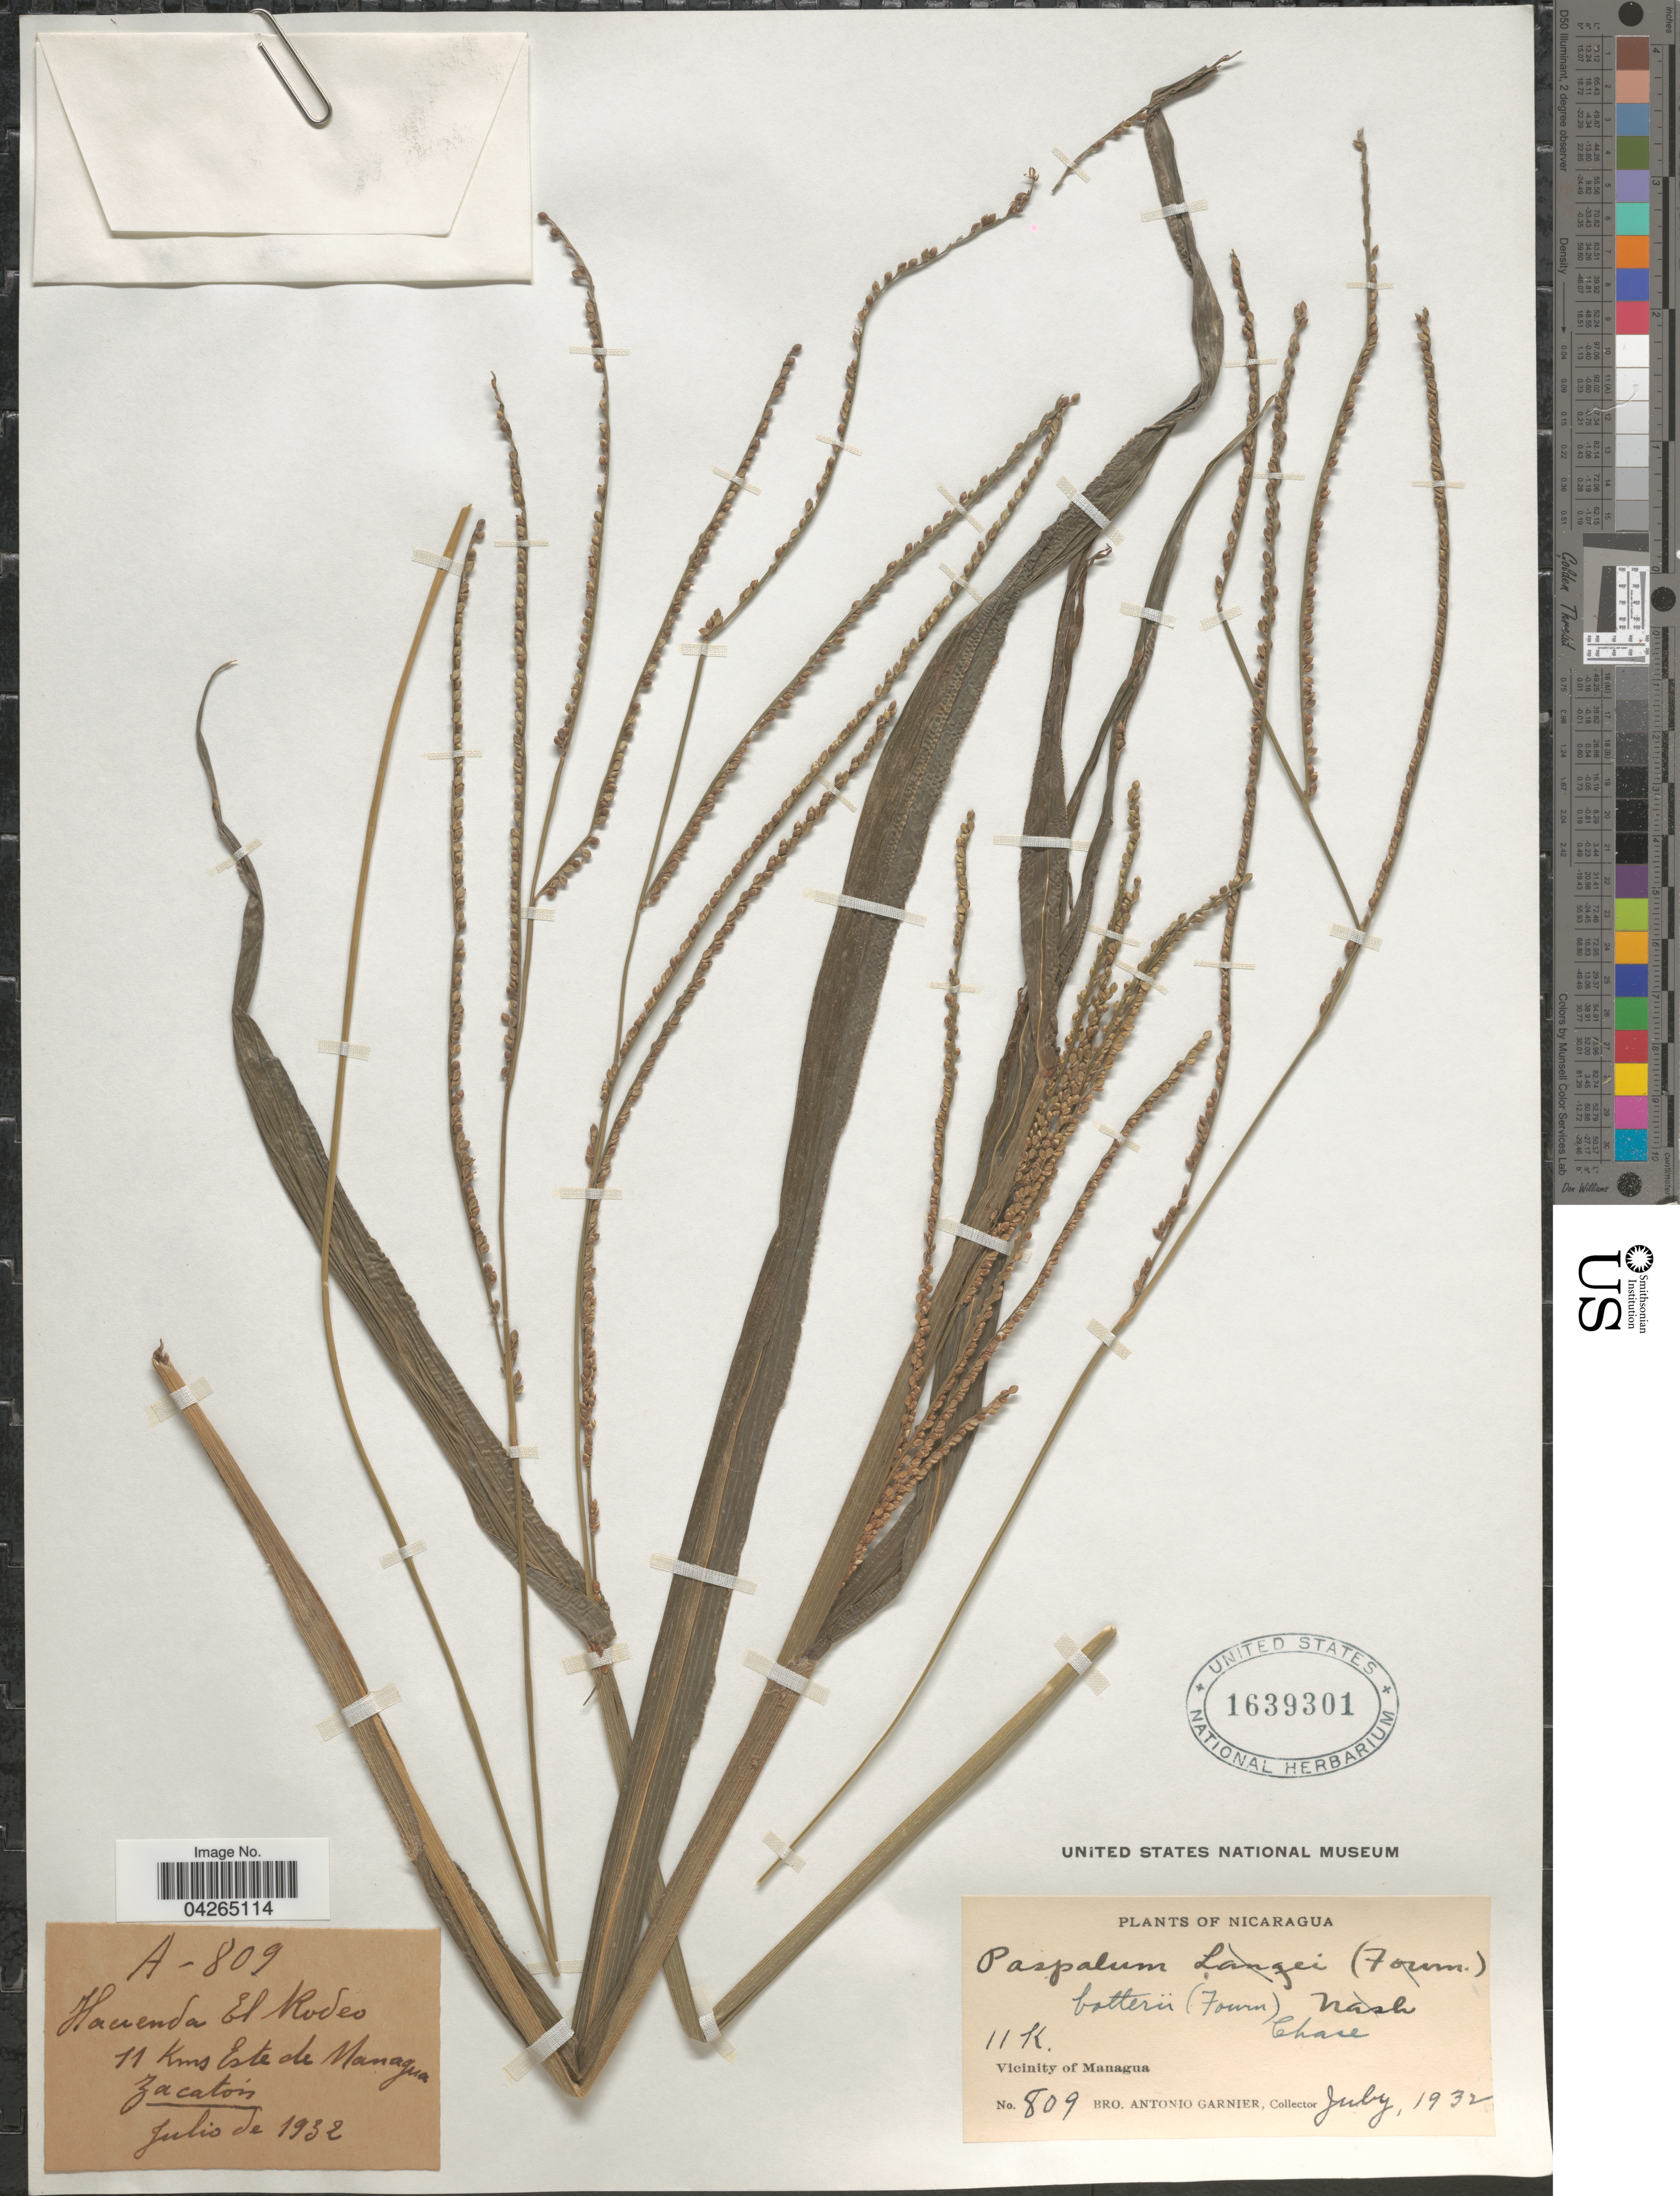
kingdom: Plantae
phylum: Tracheophyta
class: Liliopsida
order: Poales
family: Poaceae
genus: Paspalum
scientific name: Paspalum botterii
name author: (E. Fourn.) Chase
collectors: Bro. A. Garnier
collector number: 809/A-809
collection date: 1932-07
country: Nicaragua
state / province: Managua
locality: Hacienda El Rodeo. 11 Kms Este de Managua. Zacatón. Vicinity of Managua.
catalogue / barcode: US 1639301